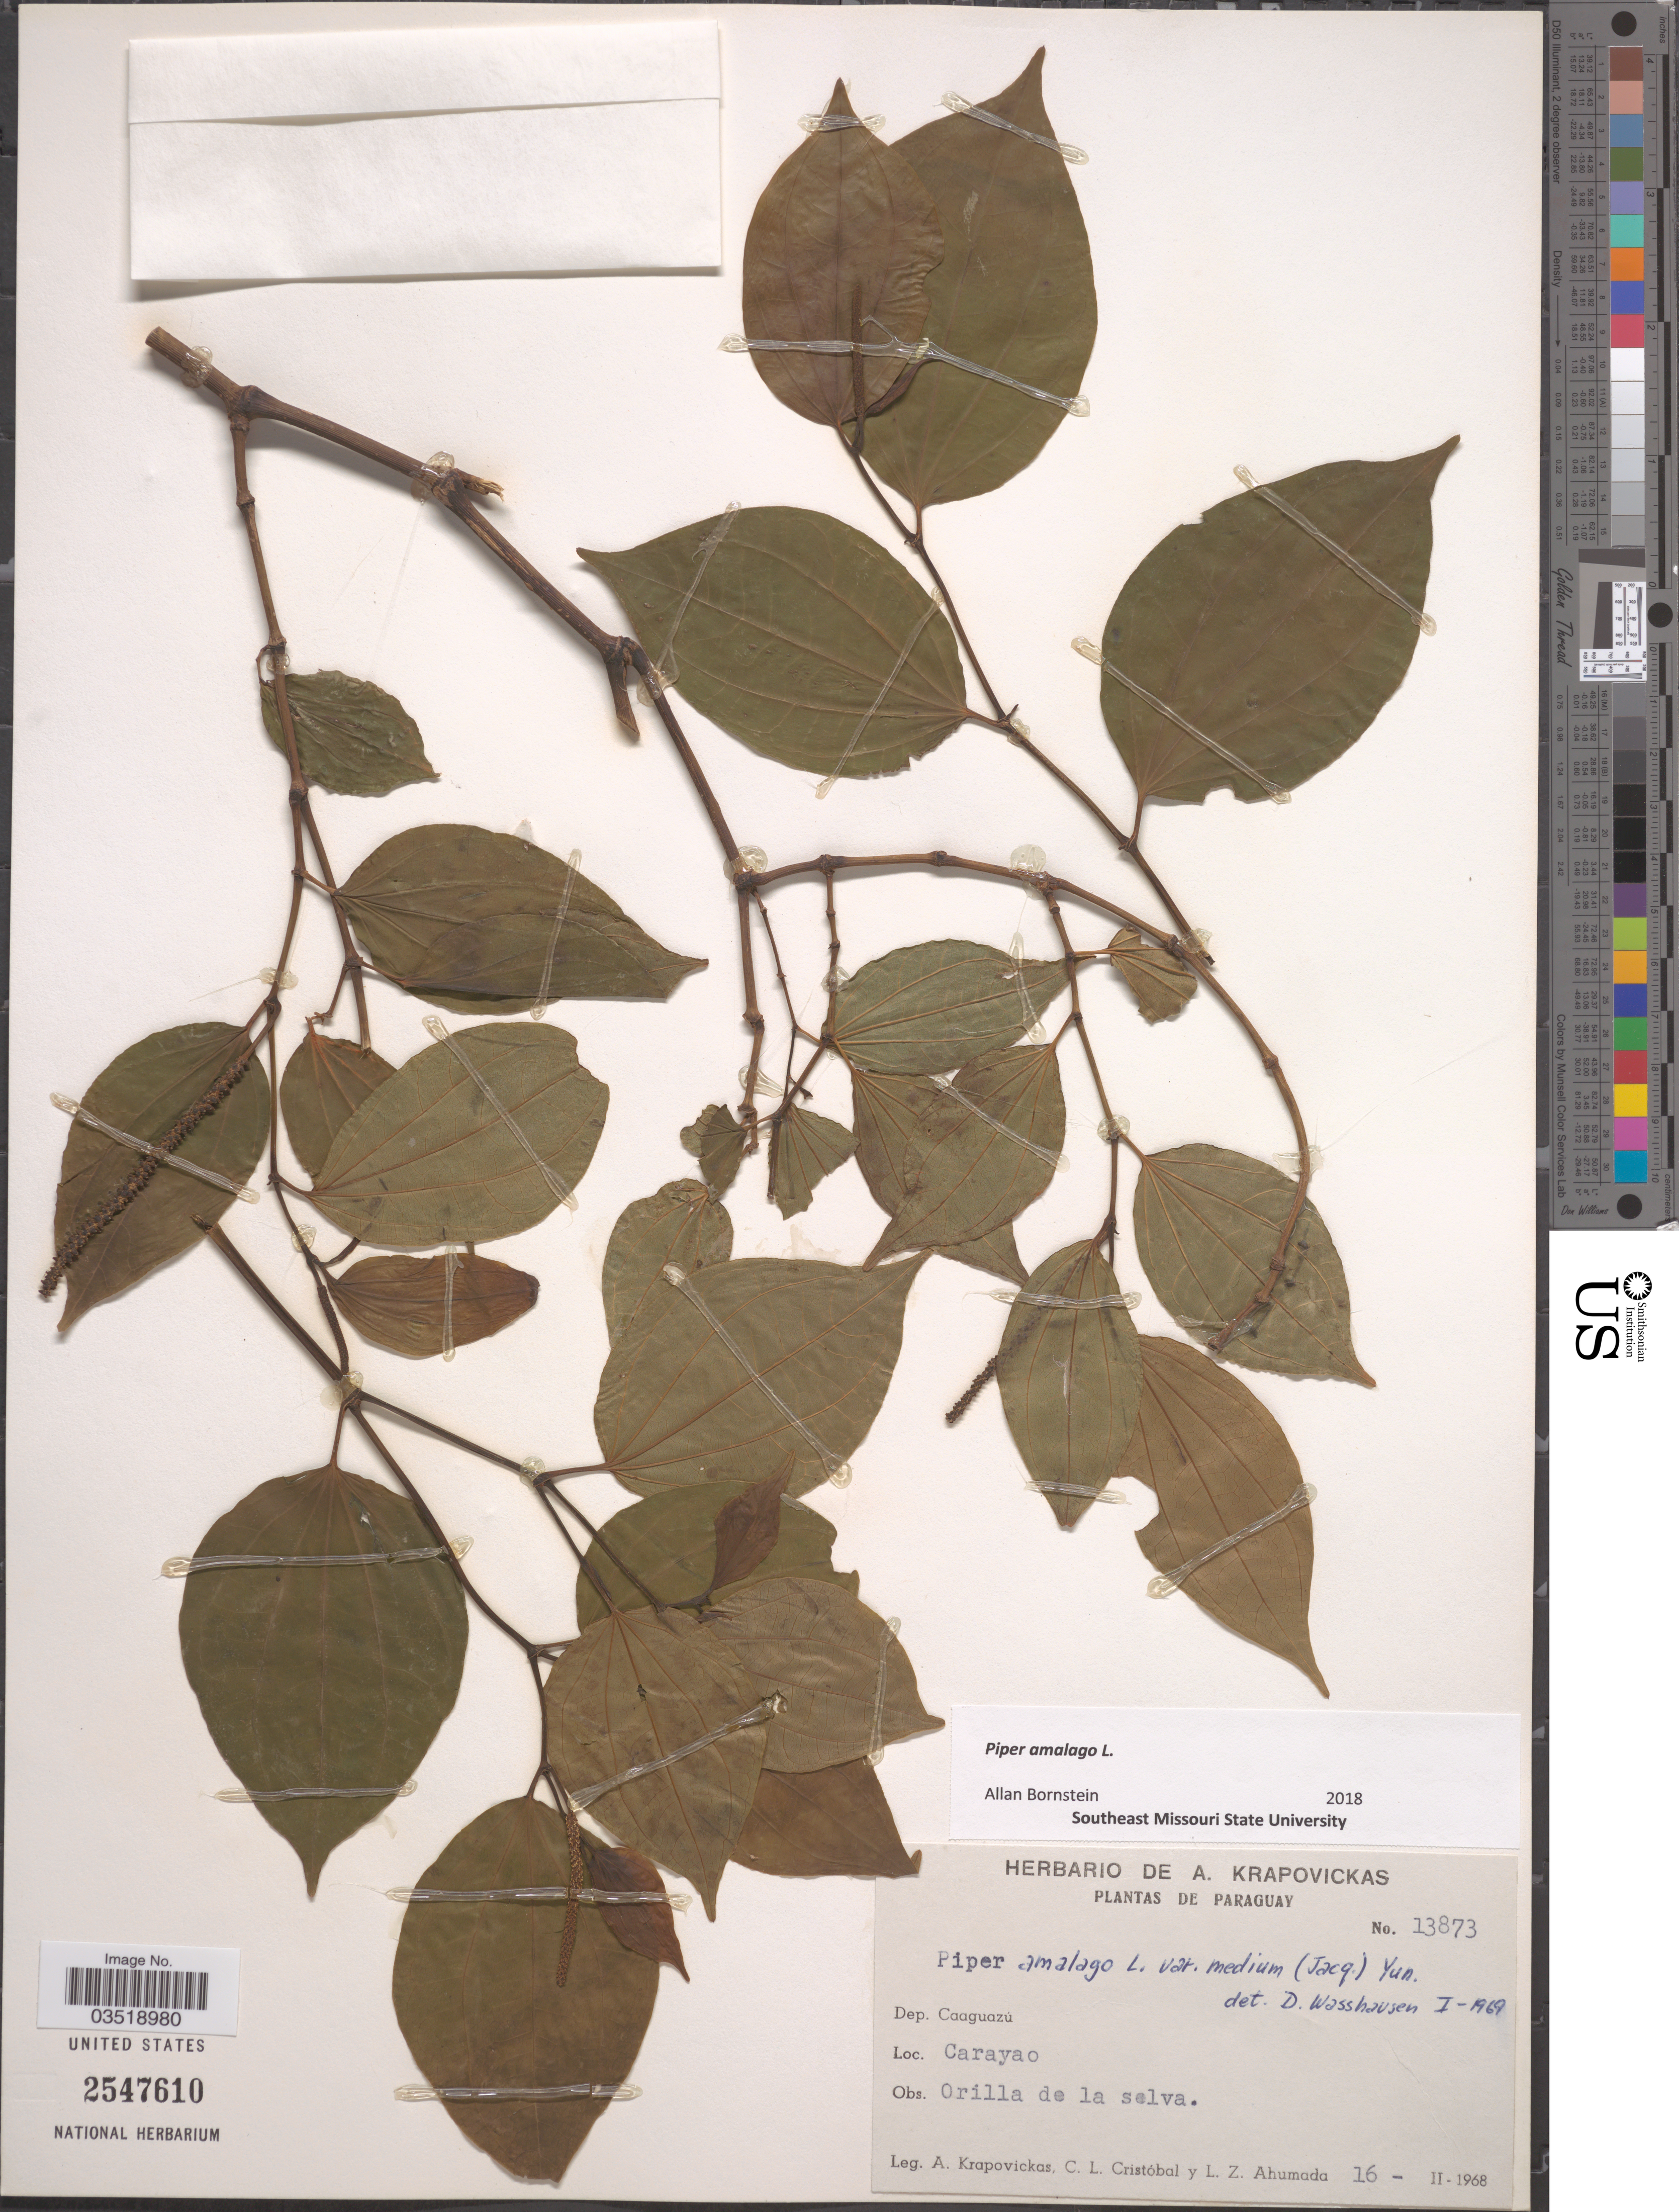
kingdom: Plantae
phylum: Tracheophyta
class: Magnoliopsida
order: Piperales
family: Piperaceae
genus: Piper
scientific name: Piper amalago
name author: L.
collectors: A. Krapovickas, C. L. Cristóbal & L. Ahumada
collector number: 13873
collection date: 1968-02-16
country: Paraguay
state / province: Caaguazu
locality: Dep. Caaguazú, Carayao.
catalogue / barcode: US 2547610